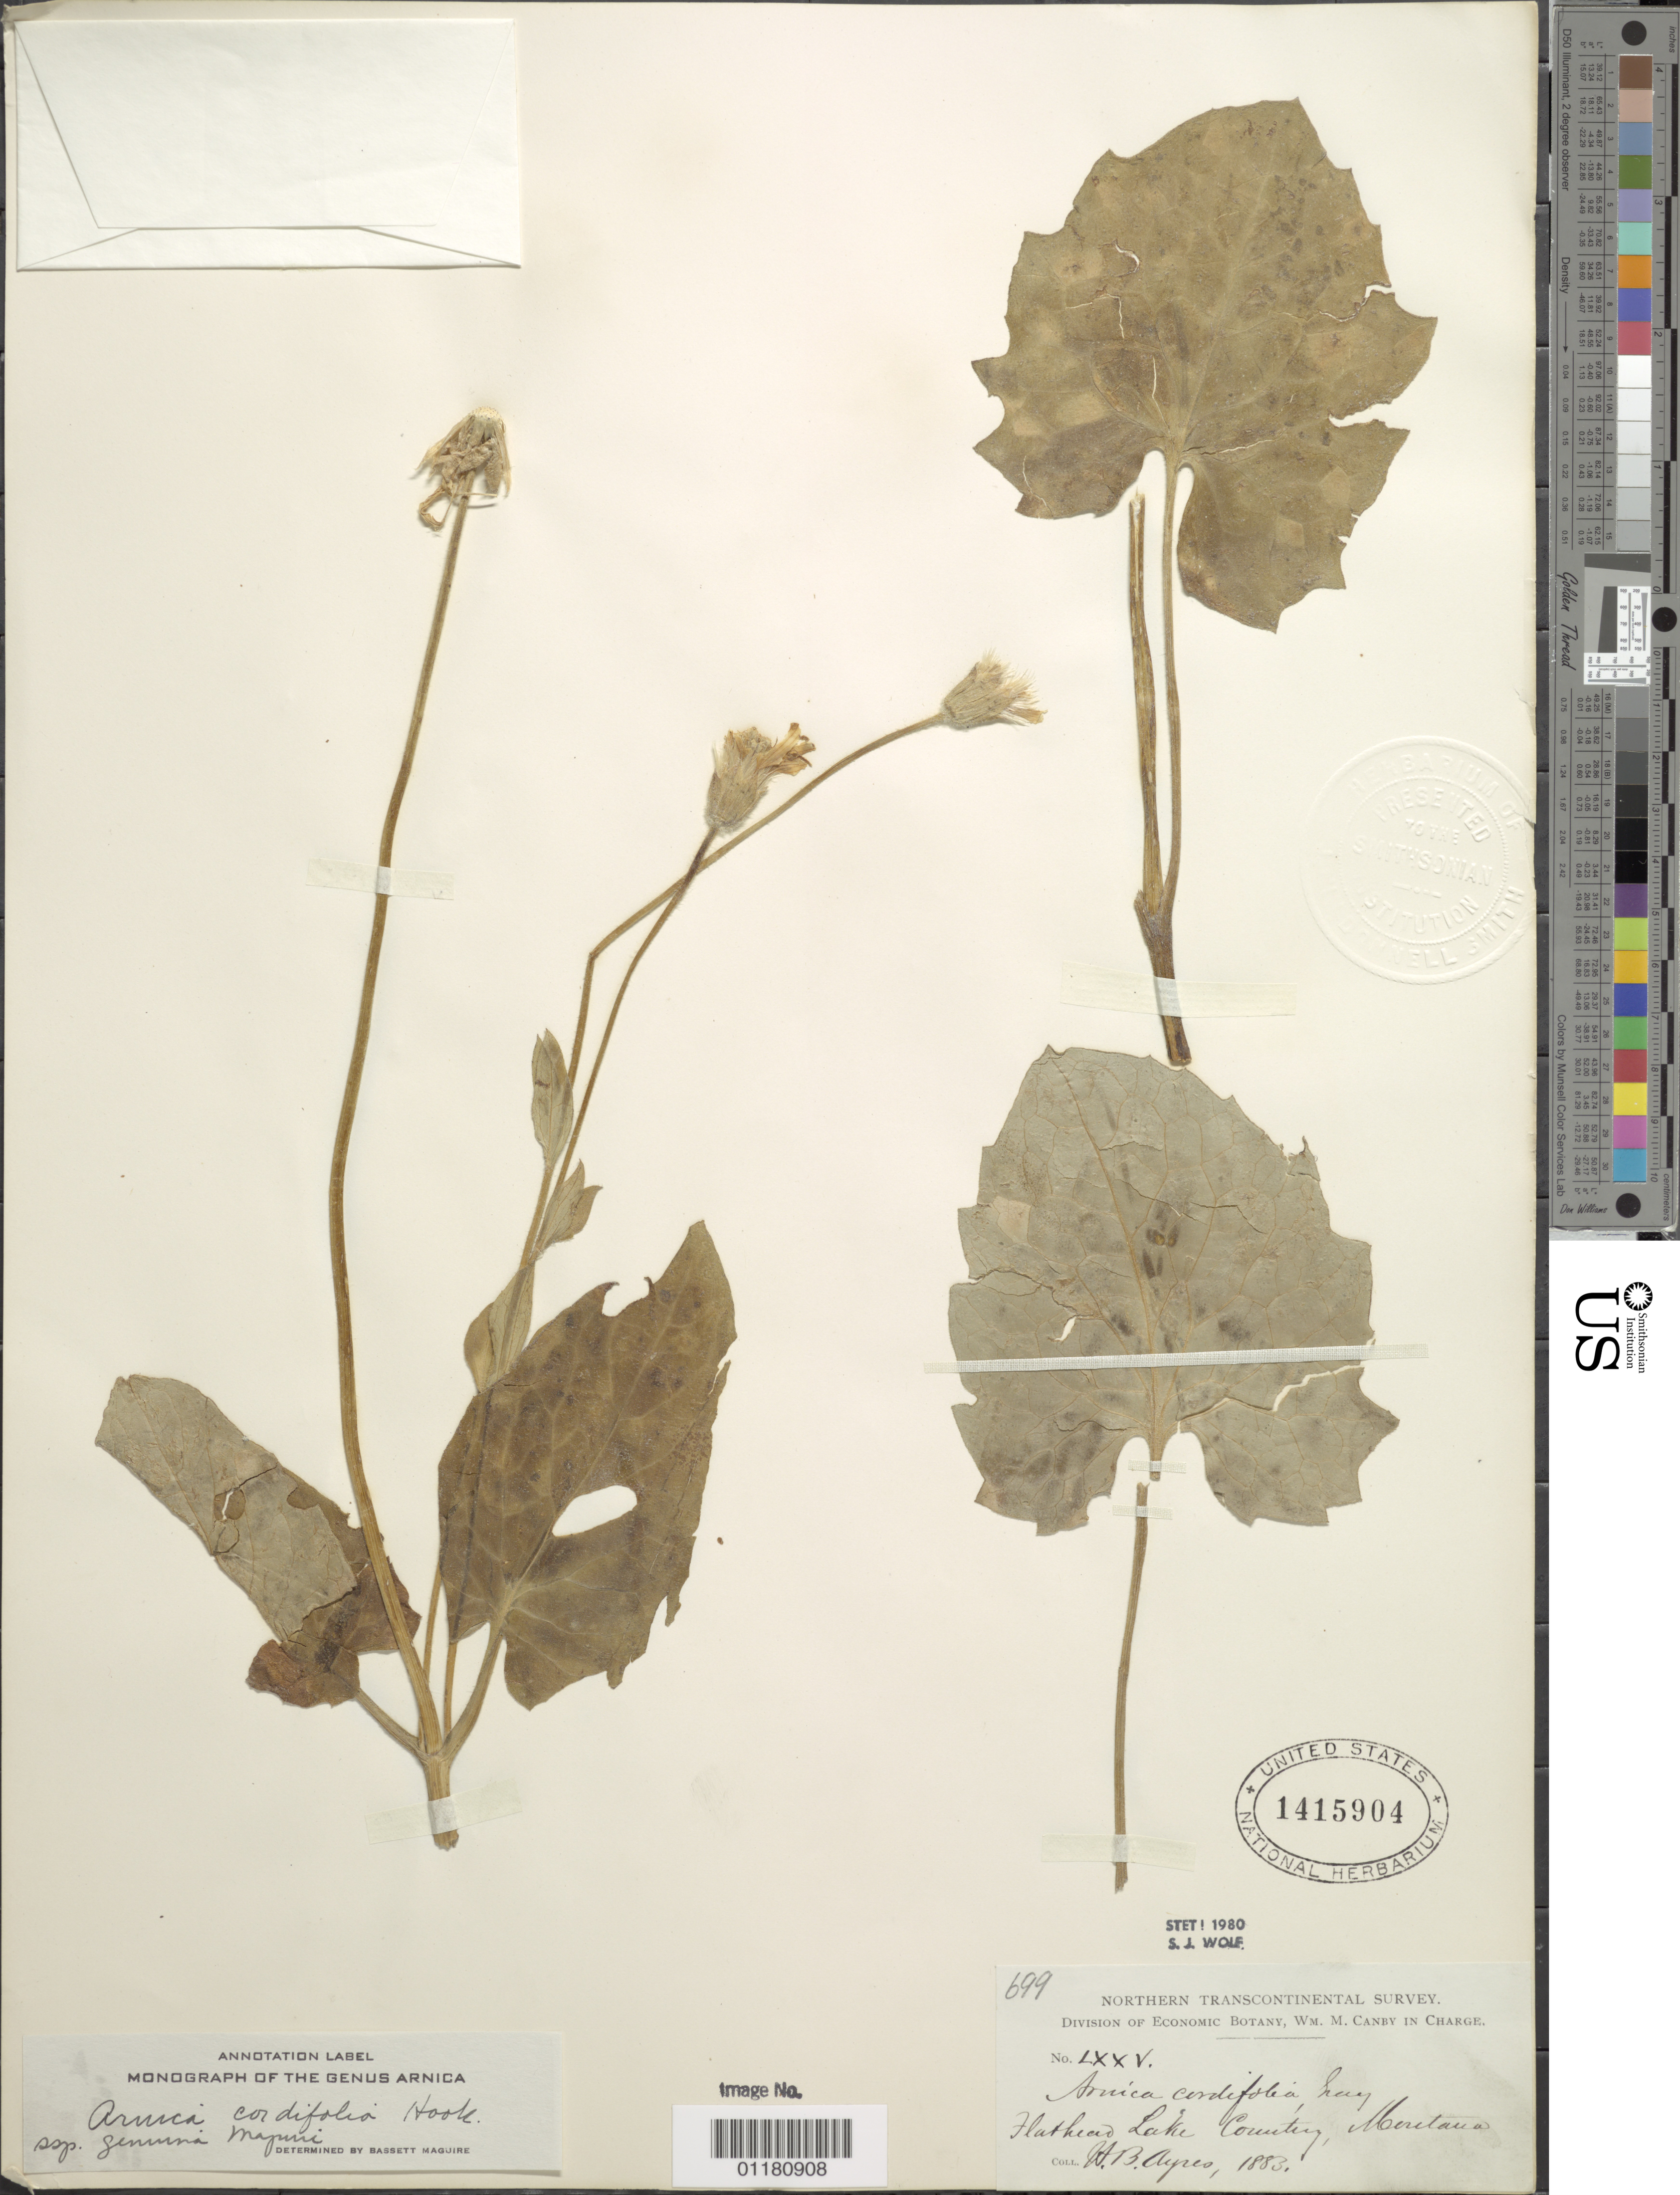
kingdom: Plantae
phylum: Tracheophyta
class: Magnoliopsida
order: Asterales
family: Asteraceae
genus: Arnica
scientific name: Arnica cordifolia subsp. genuina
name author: Maguire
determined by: Maguire, Bassett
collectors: H. Ayres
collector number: LXXV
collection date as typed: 1883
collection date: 1883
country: United States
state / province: Montana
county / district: Lake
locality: Flathead Lake County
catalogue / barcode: US 1415904